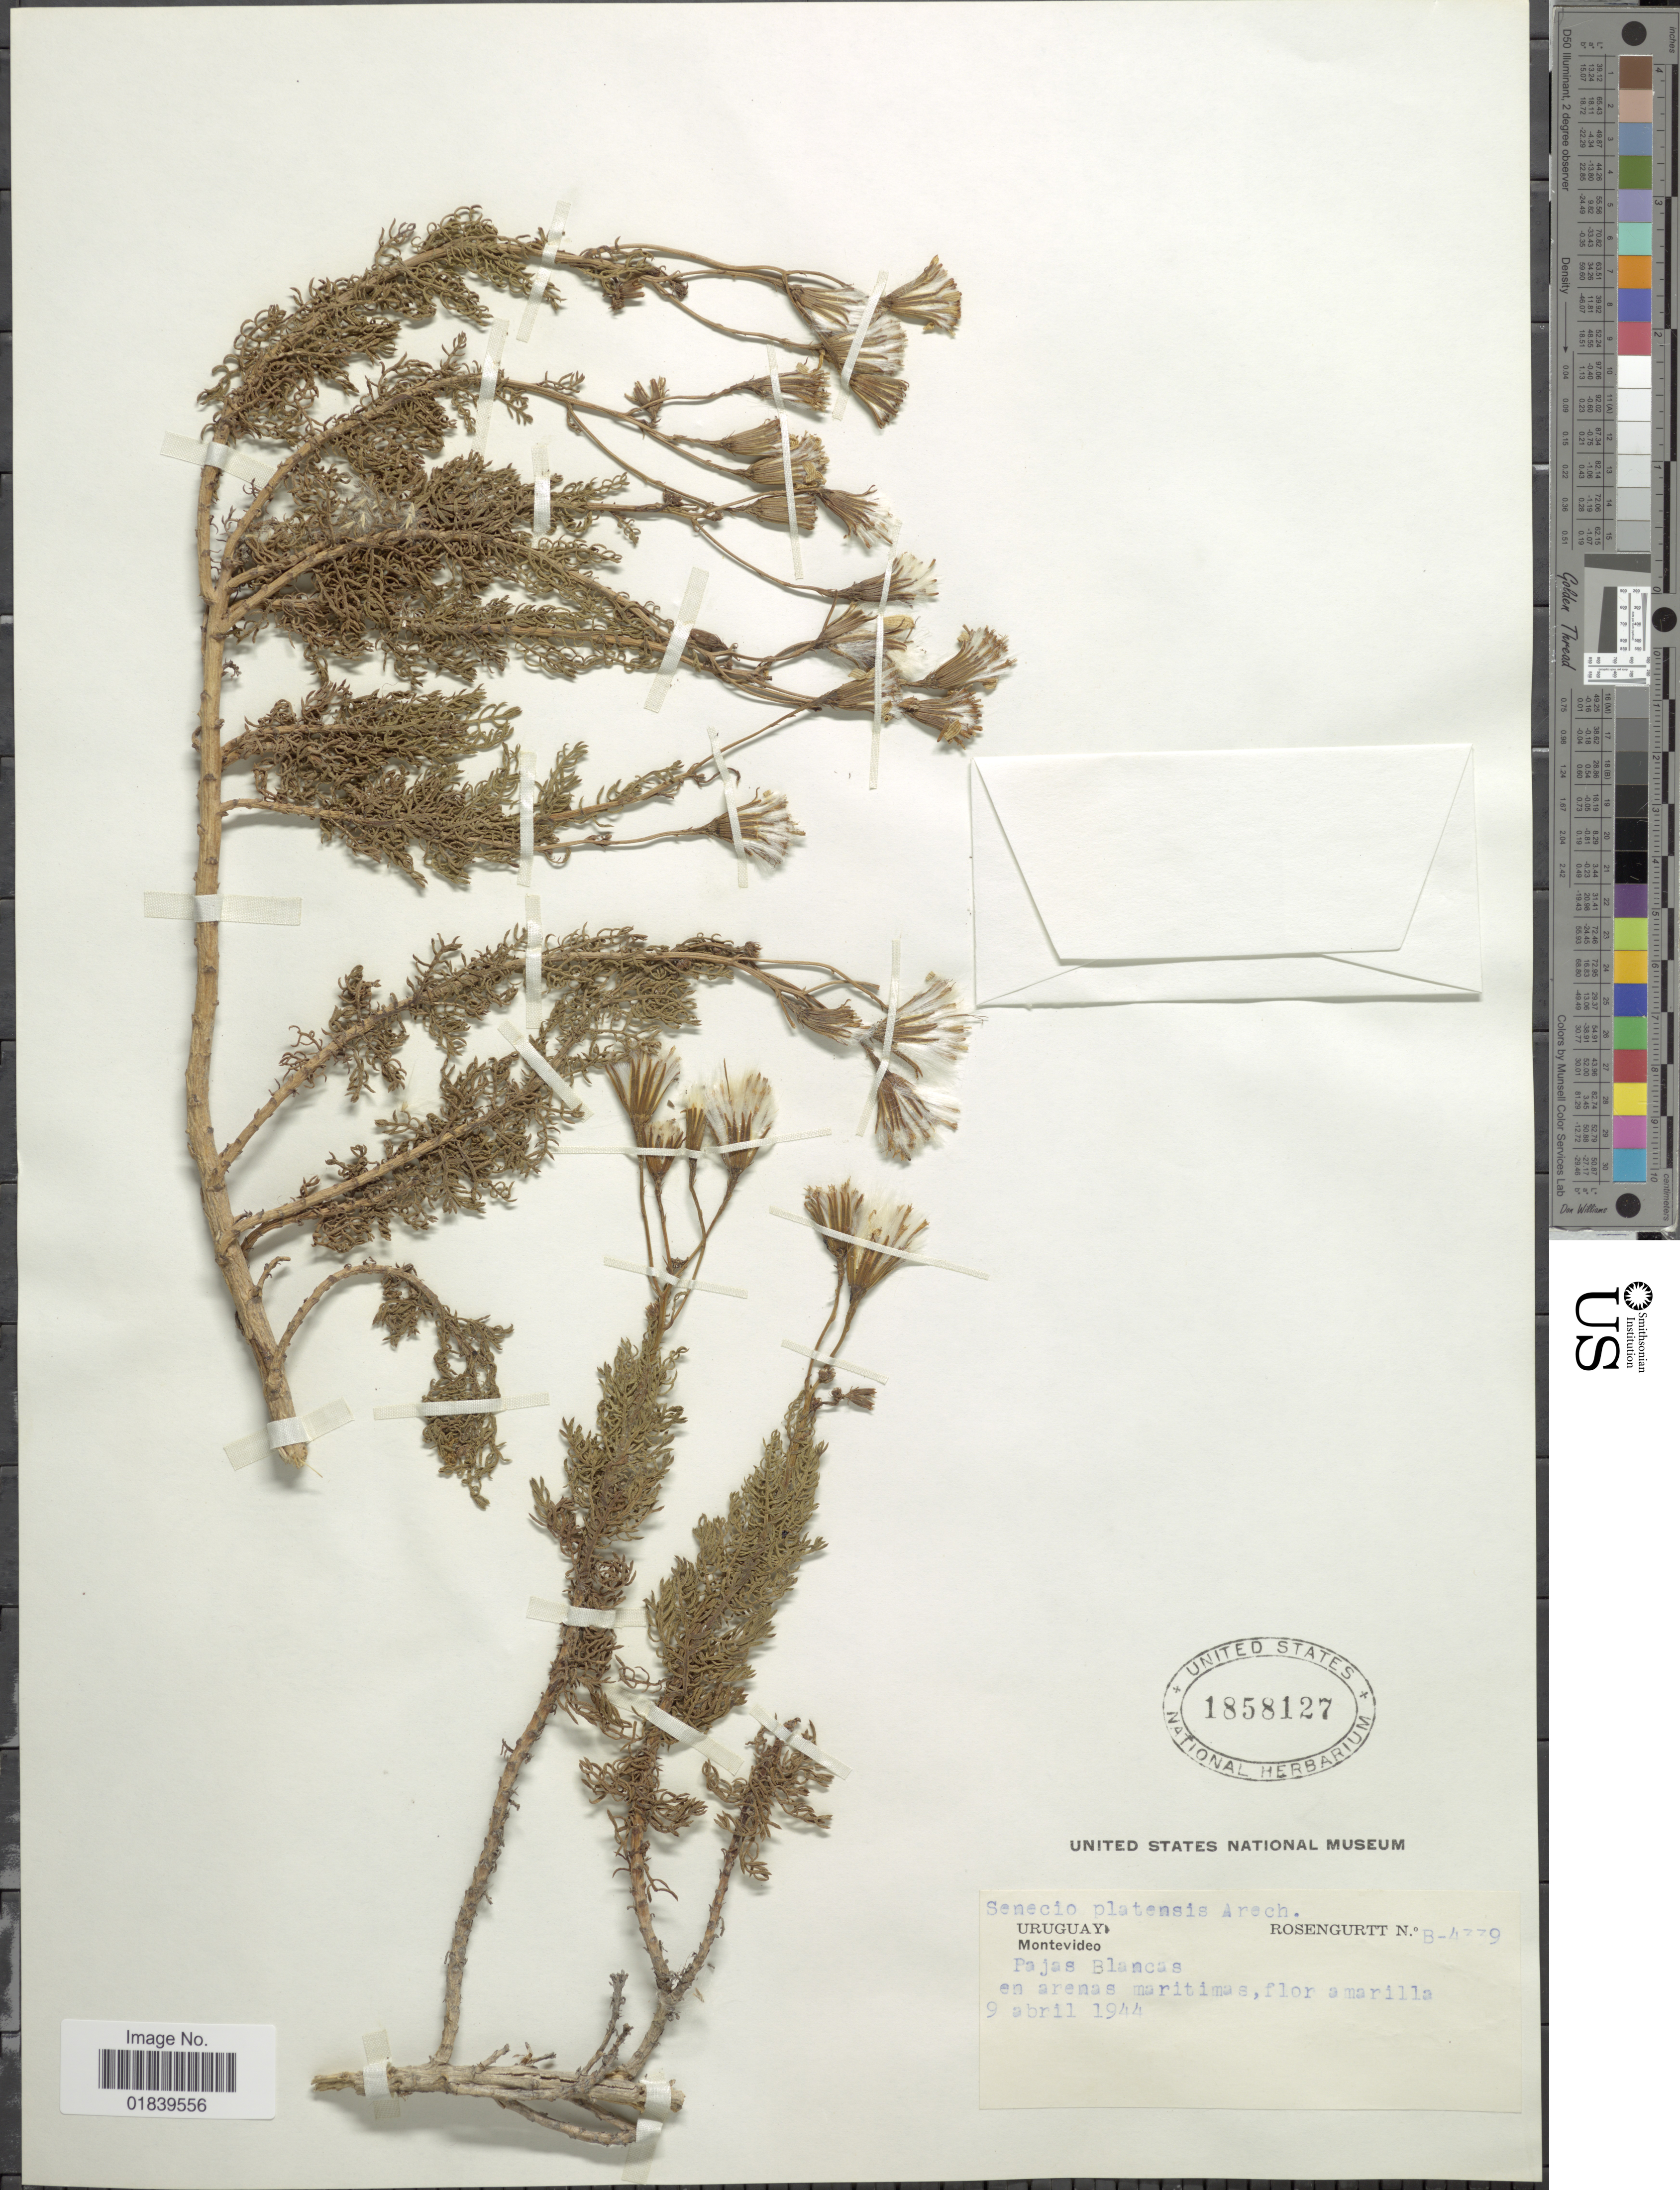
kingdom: Plantae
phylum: Tracheophyta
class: Magnoliopsida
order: Asterales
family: Asteraceae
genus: Senecio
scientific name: Senecio platensis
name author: Arechav.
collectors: Rosengurtt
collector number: B-4339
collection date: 1944-04-09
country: Uruguay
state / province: Montevideo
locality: Uruguay, Montevideo. Pajas Blancas en arenas maritimas.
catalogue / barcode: US 1858127